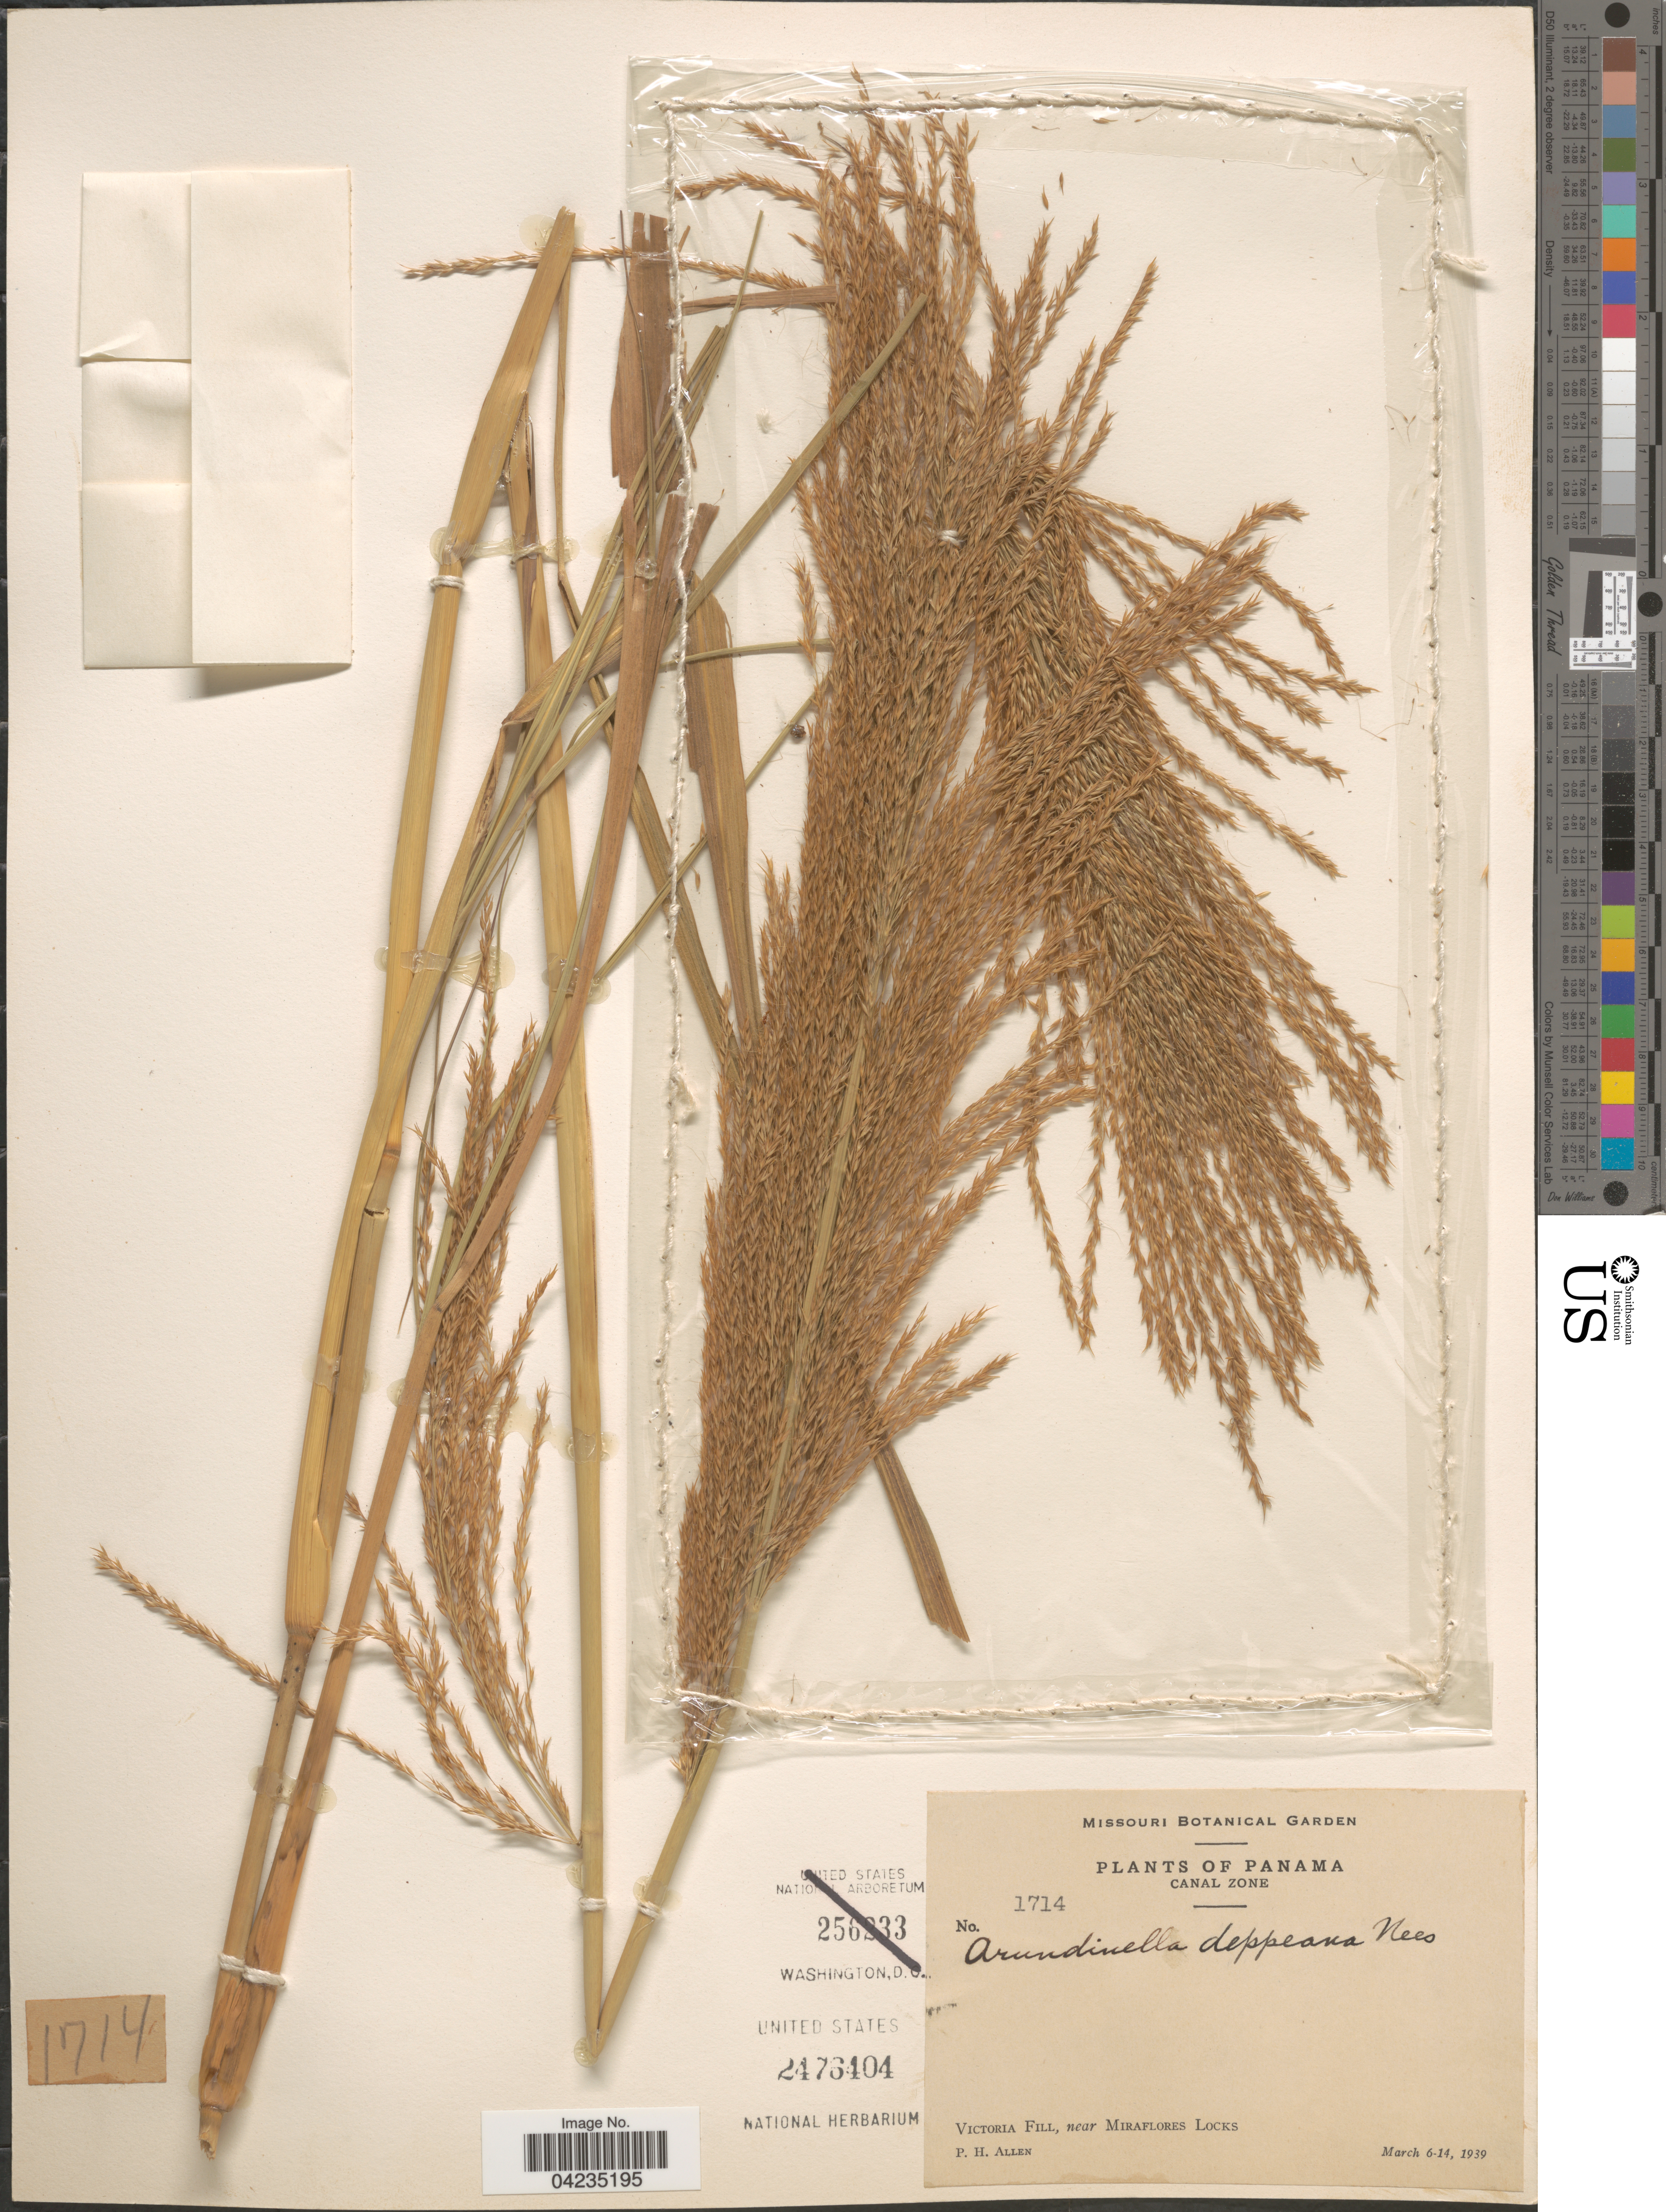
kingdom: Plantae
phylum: Tracheophyta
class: Liliopsida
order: Poales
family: Poaceae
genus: Arundinella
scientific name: Arundinella deppeana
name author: Nees ex Steud.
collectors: P. H. Allen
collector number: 1714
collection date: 1939-03-06/1939-03-14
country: Panama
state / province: Colón / Panamá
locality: Canal Zone. Victoria Fill, near Miraflores Locks.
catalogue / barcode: US 2476404